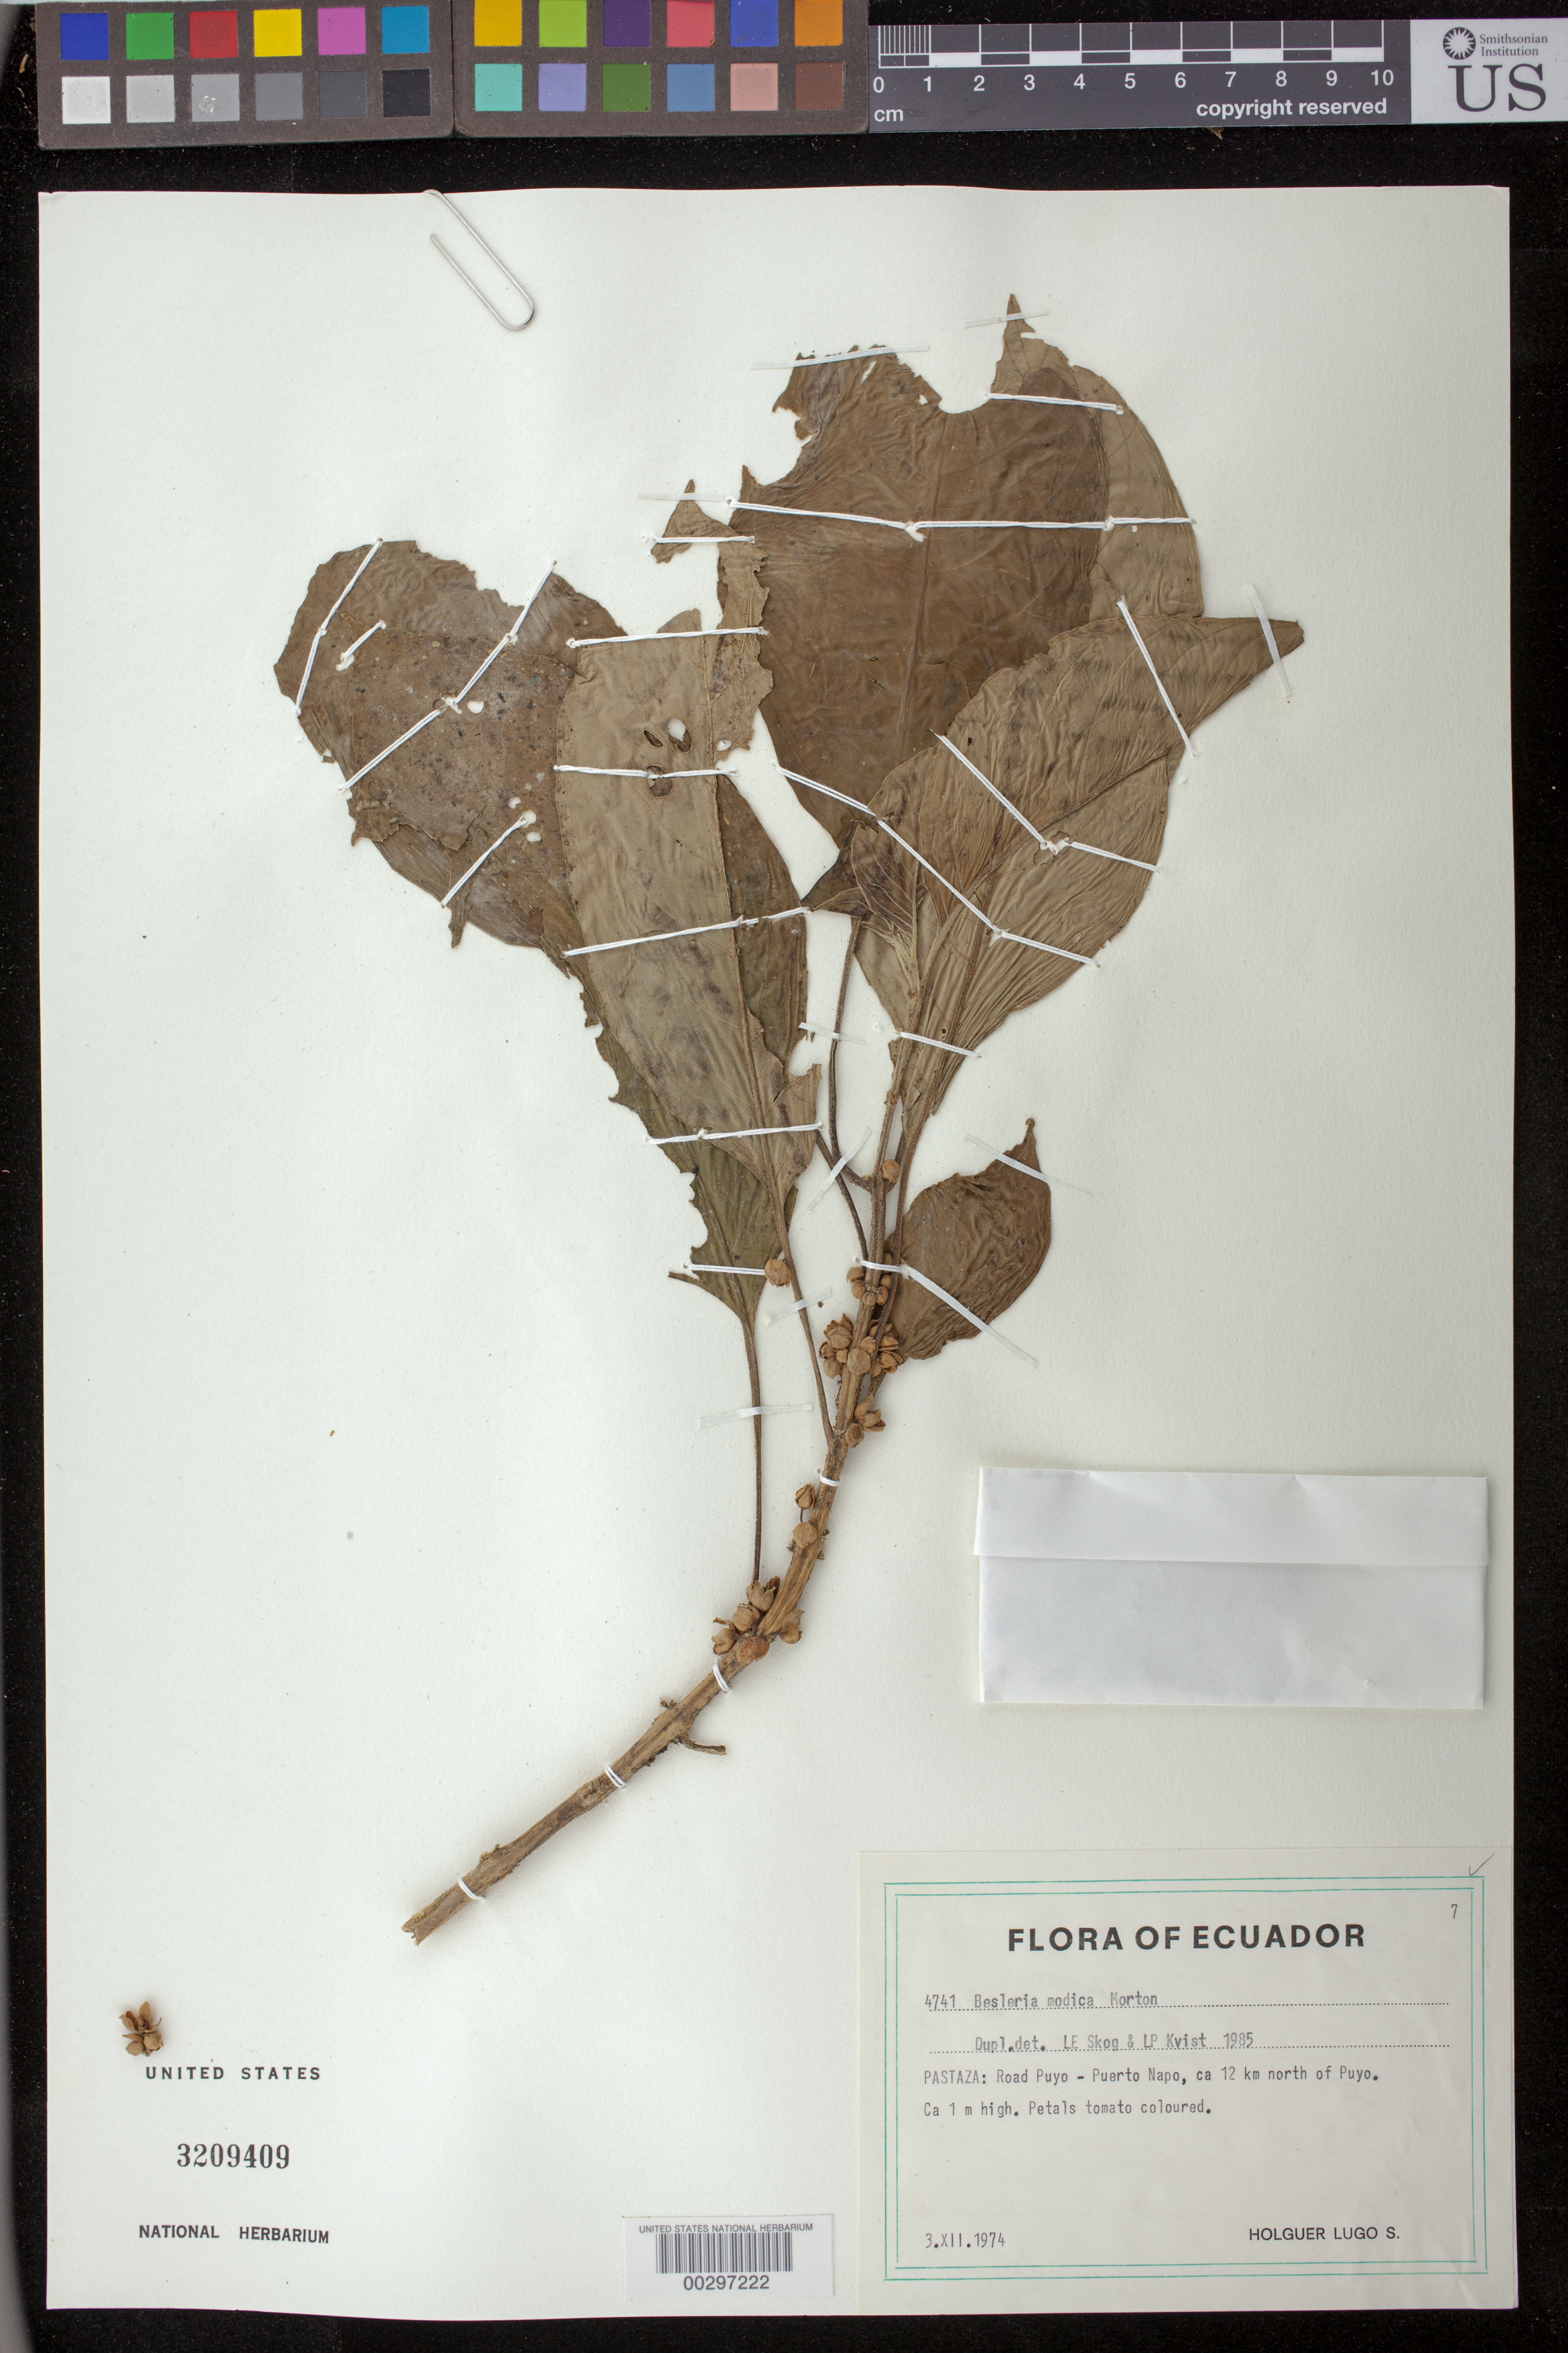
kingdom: Plantae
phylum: Tracheophyta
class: Magnoliopsida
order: Lamiales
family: Gesneriaceae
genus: Besleria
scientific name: Besleria modica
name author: C.V. Morton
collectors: H. Lugo S.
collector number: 4741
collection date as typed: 03 Dec 1974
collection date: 1974-12-03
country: Ecuador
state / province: Pastaza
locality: Road Puyo-Puerto Napo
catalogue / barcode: US 3209409